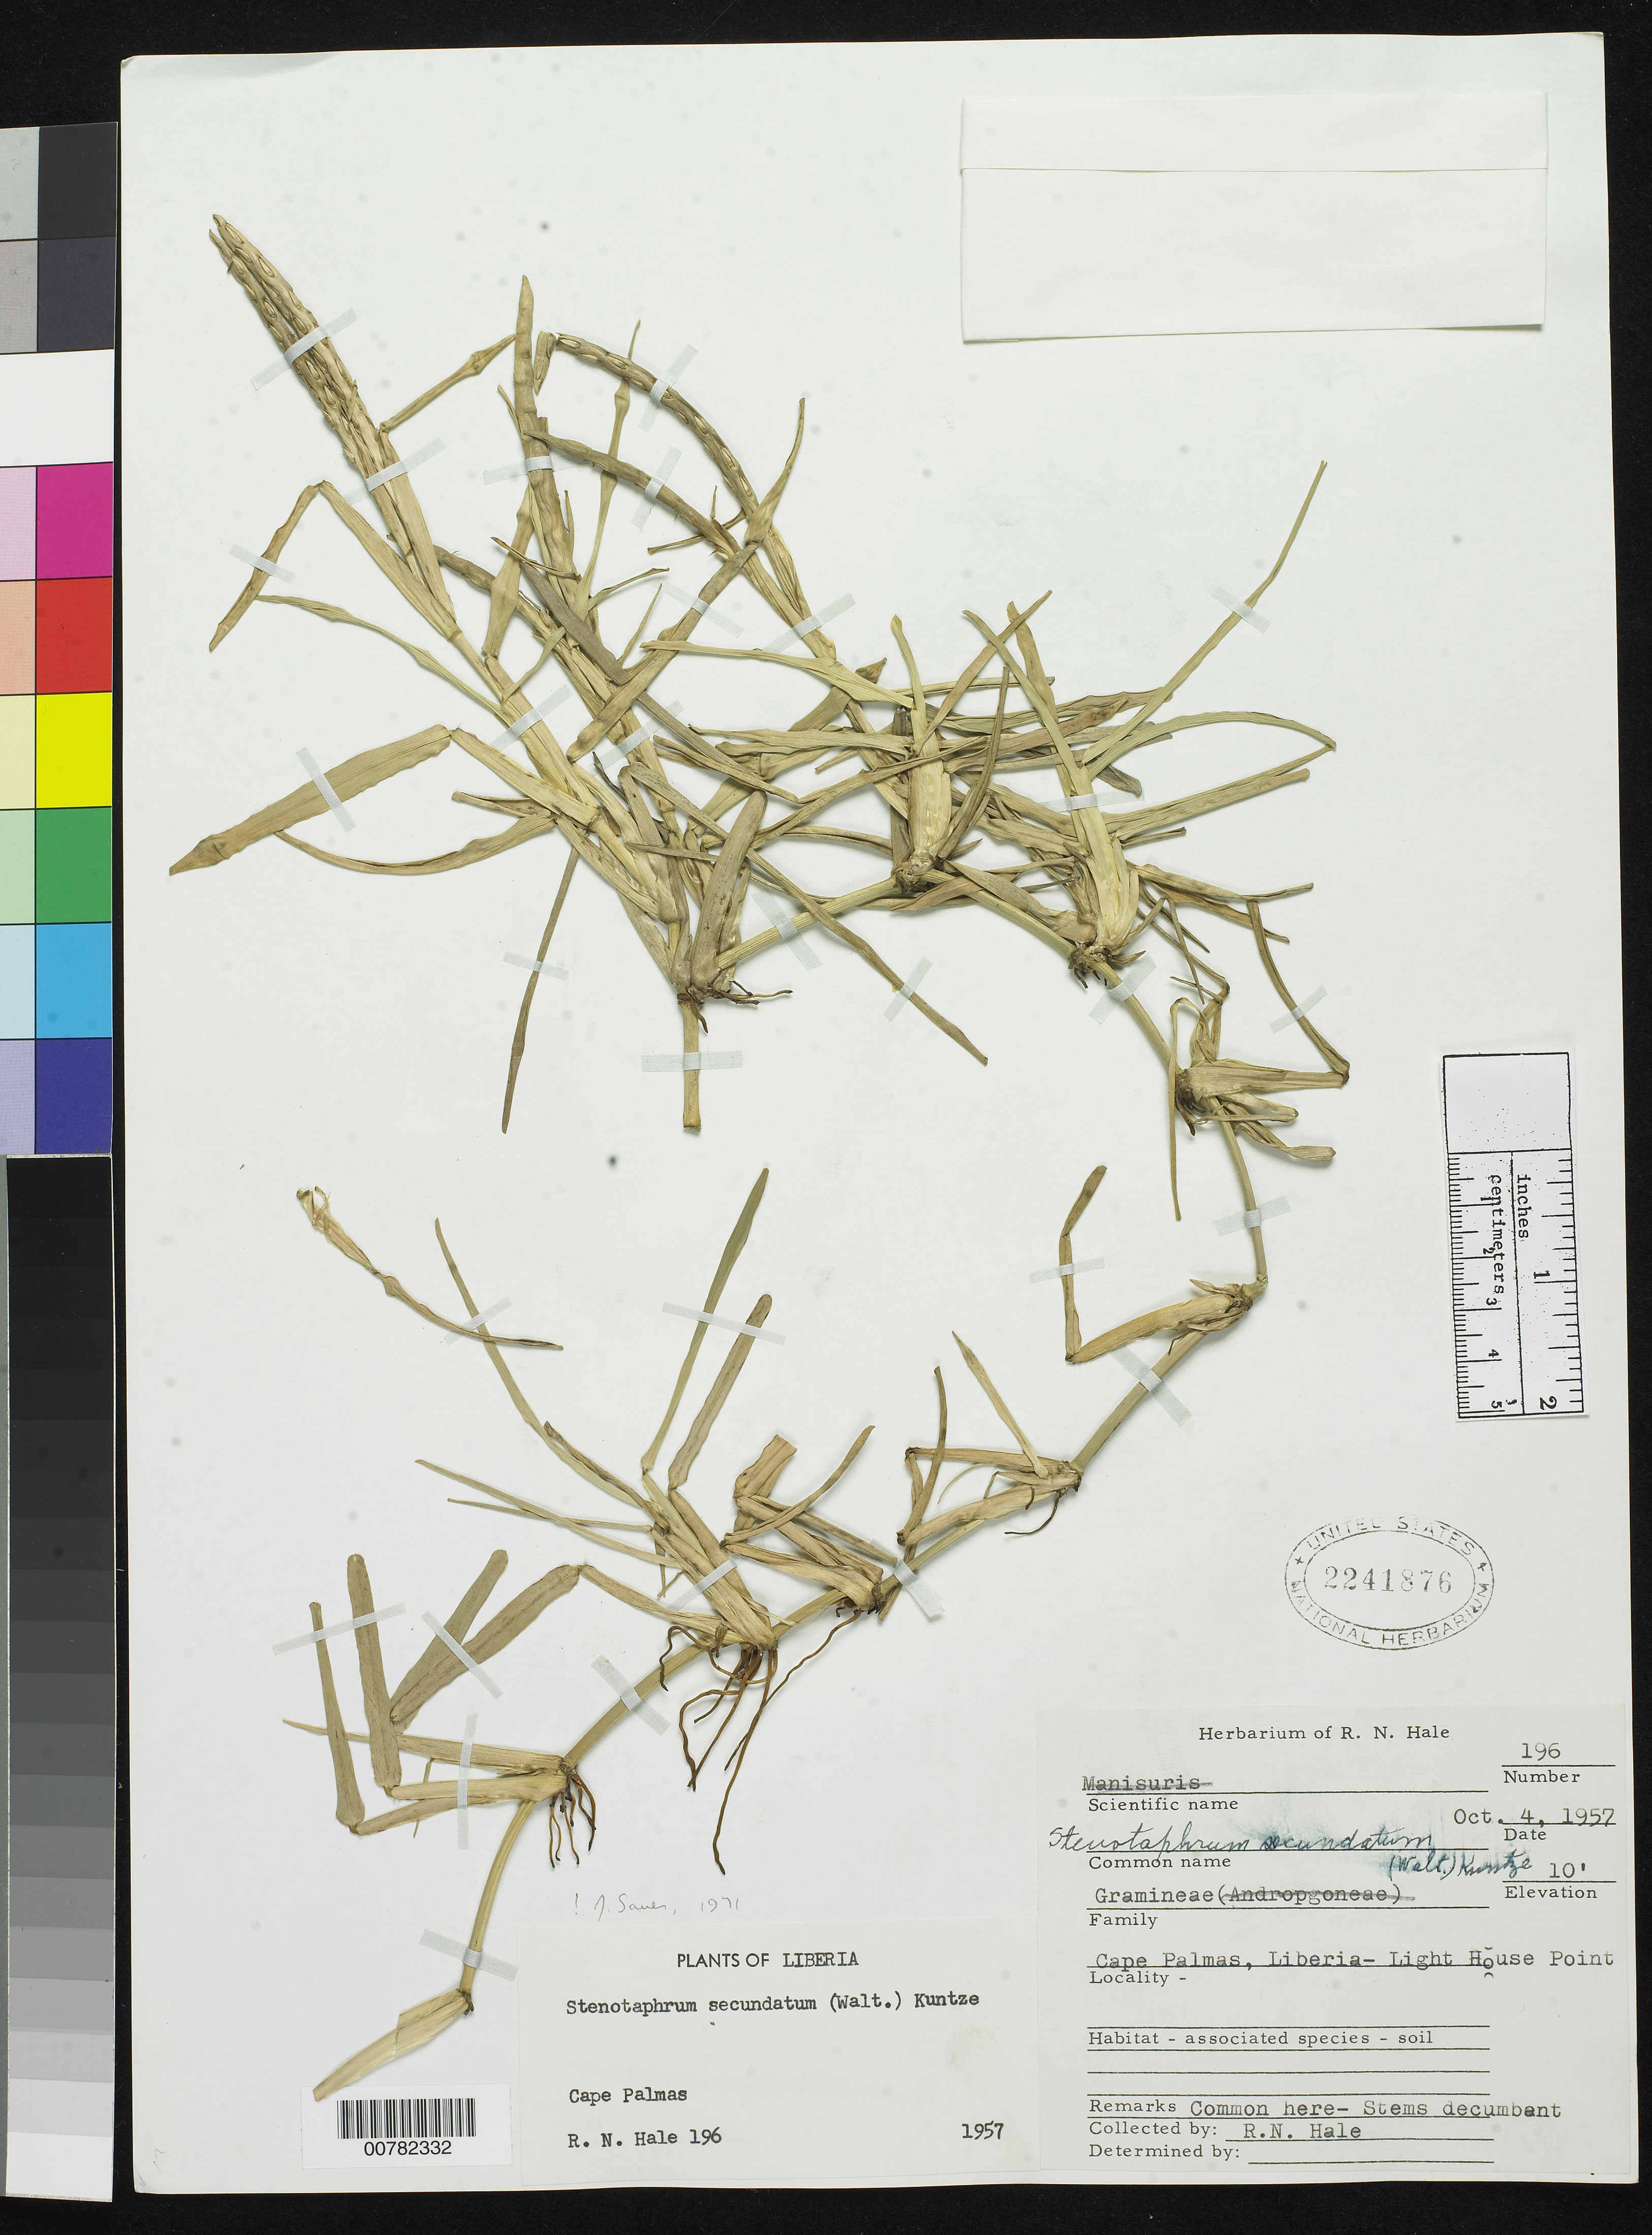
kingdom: Plantae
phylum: Tracheophyta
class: Liliopsida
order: Poales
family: Poaceae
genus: Stenotaphrum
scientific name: Stenotaphrum secundatum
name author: (Walter) Kuntze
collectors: R. N. Hale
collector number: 196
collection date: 1957-10-04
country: Liberia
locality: Cape Palmas, Liberia - Light House Point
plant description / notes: Common here - Stems decumbant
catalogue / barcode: US 2241876